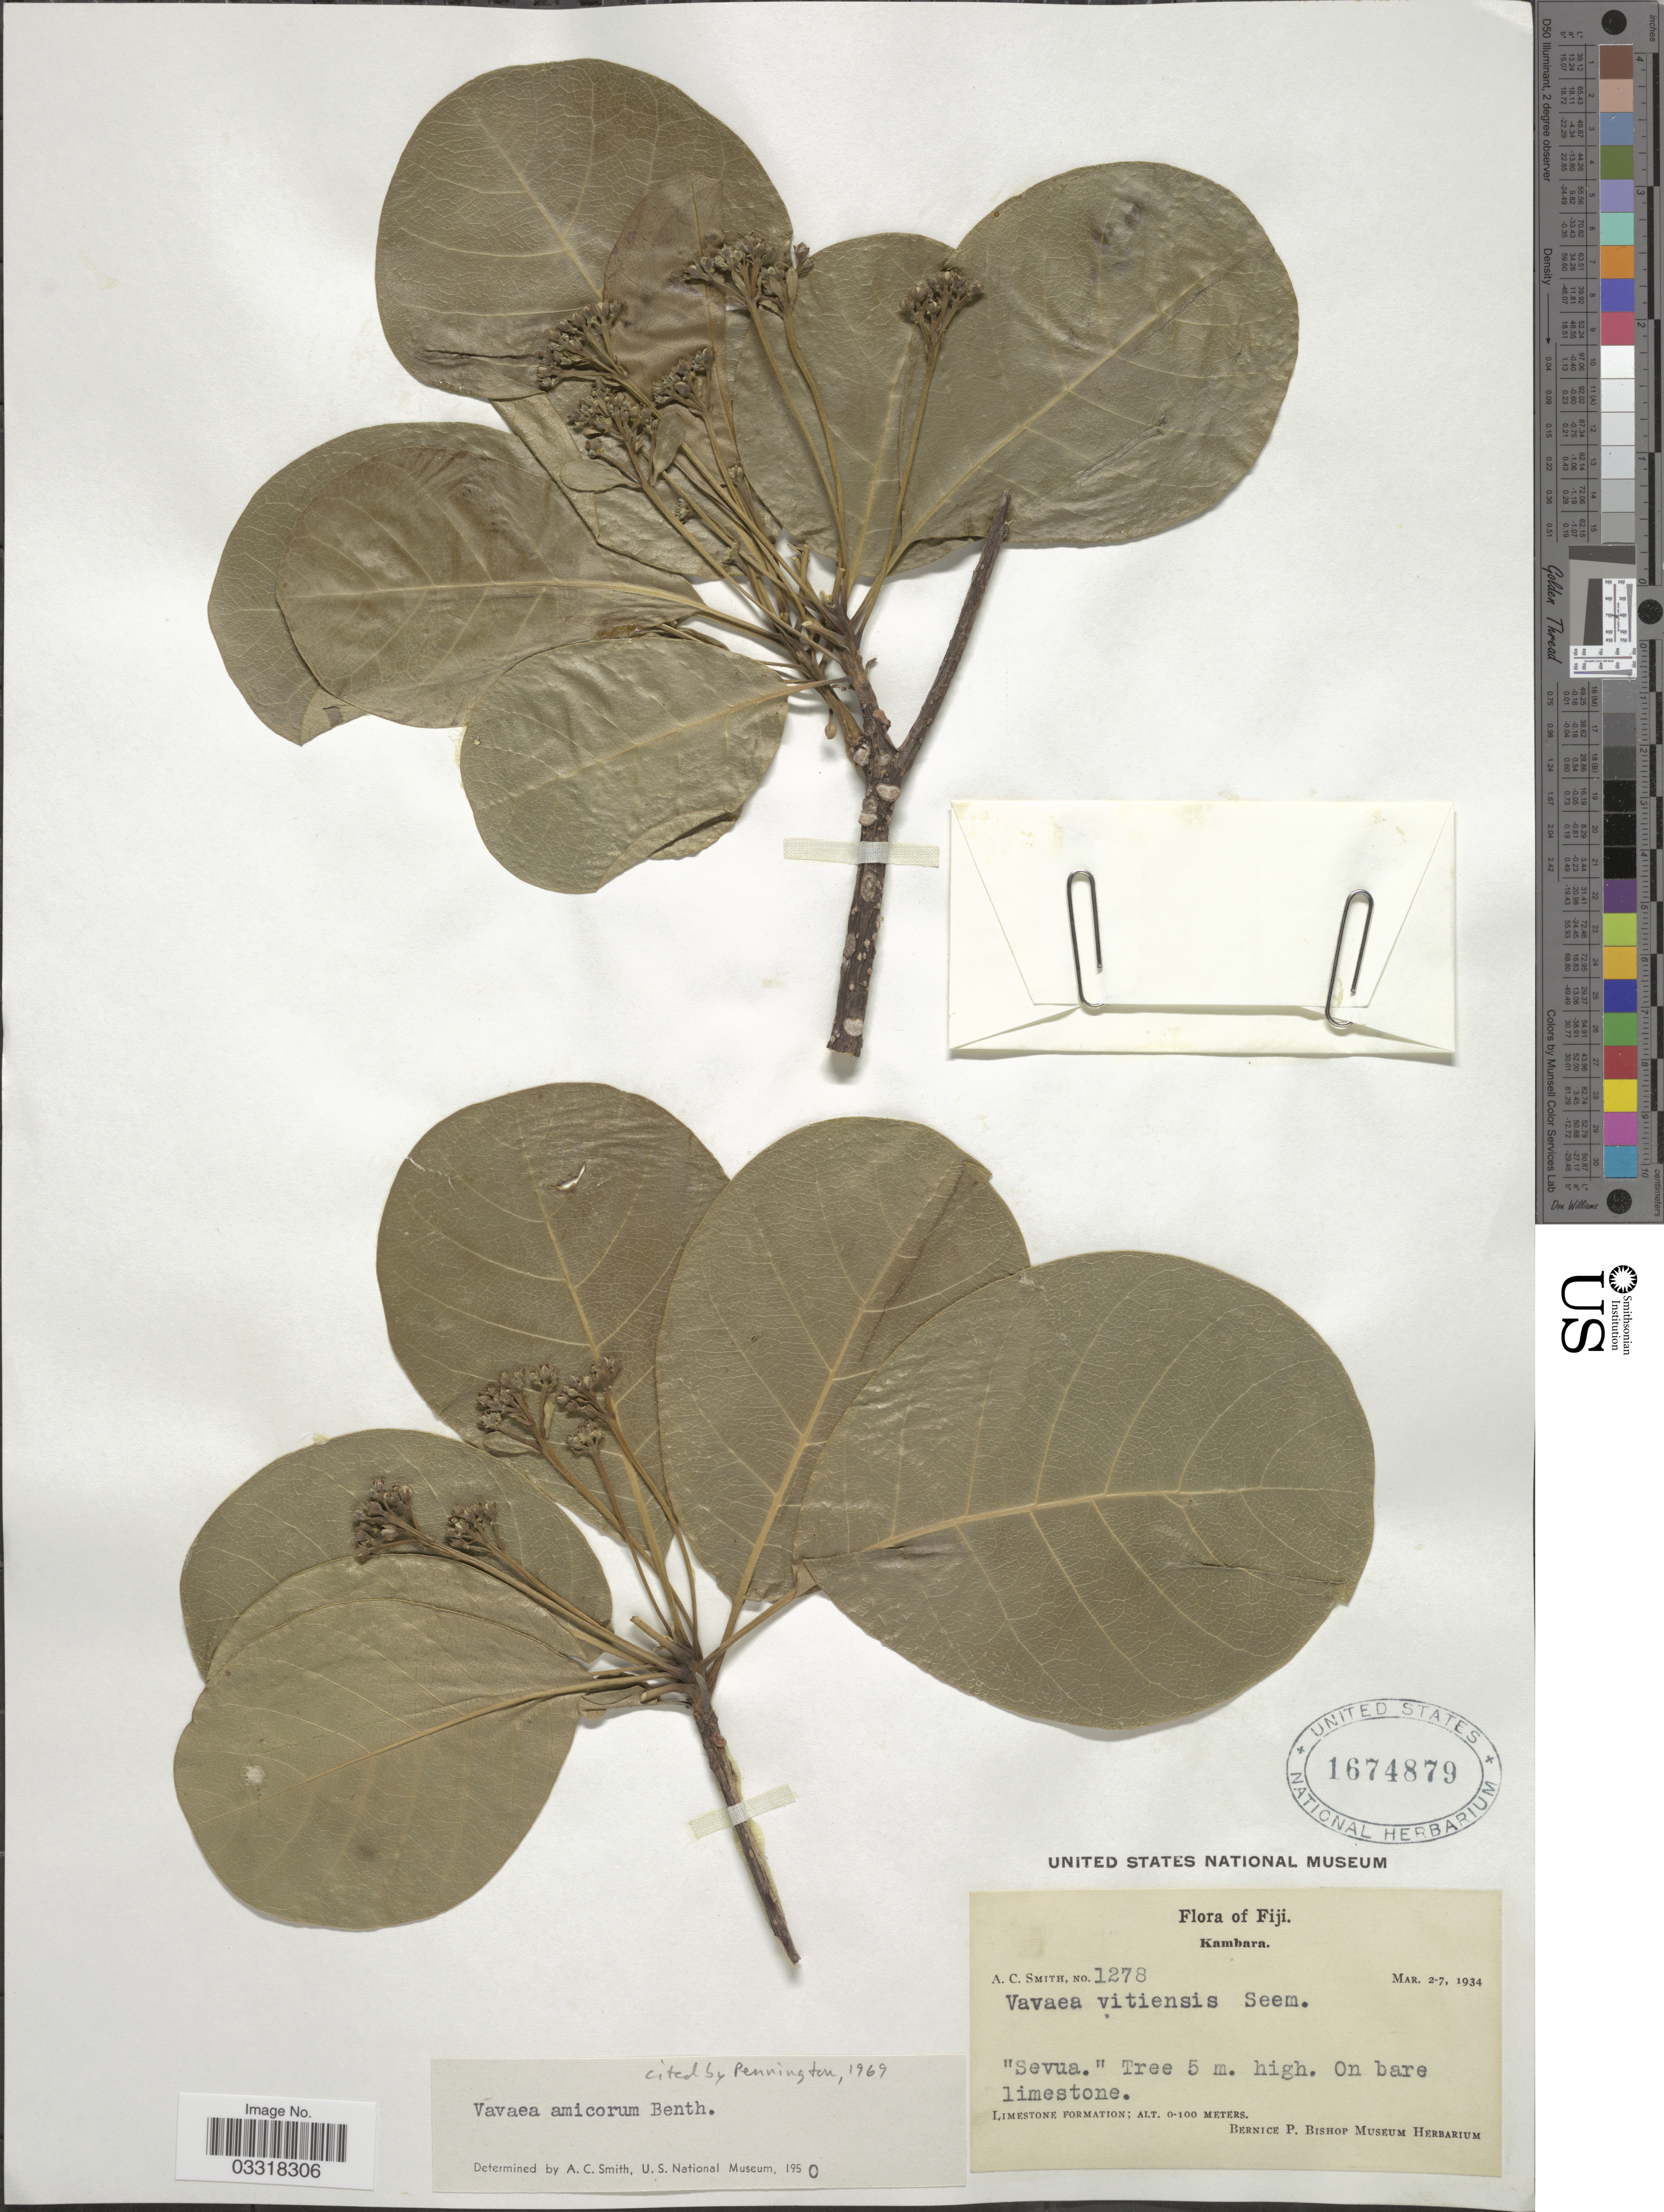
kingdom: Plantae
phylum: Tracheophyta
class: Magnoliopsida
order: Sapindales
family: Meliaceae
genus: Vavaea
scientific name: Vavaea amicorum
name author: Benth.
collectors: A. C. Smith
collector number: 1278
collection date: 1934-03-02/1934-03-07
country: Fiji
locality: Kambara. Limestone formation.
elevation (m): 0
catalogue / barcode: US 1674879